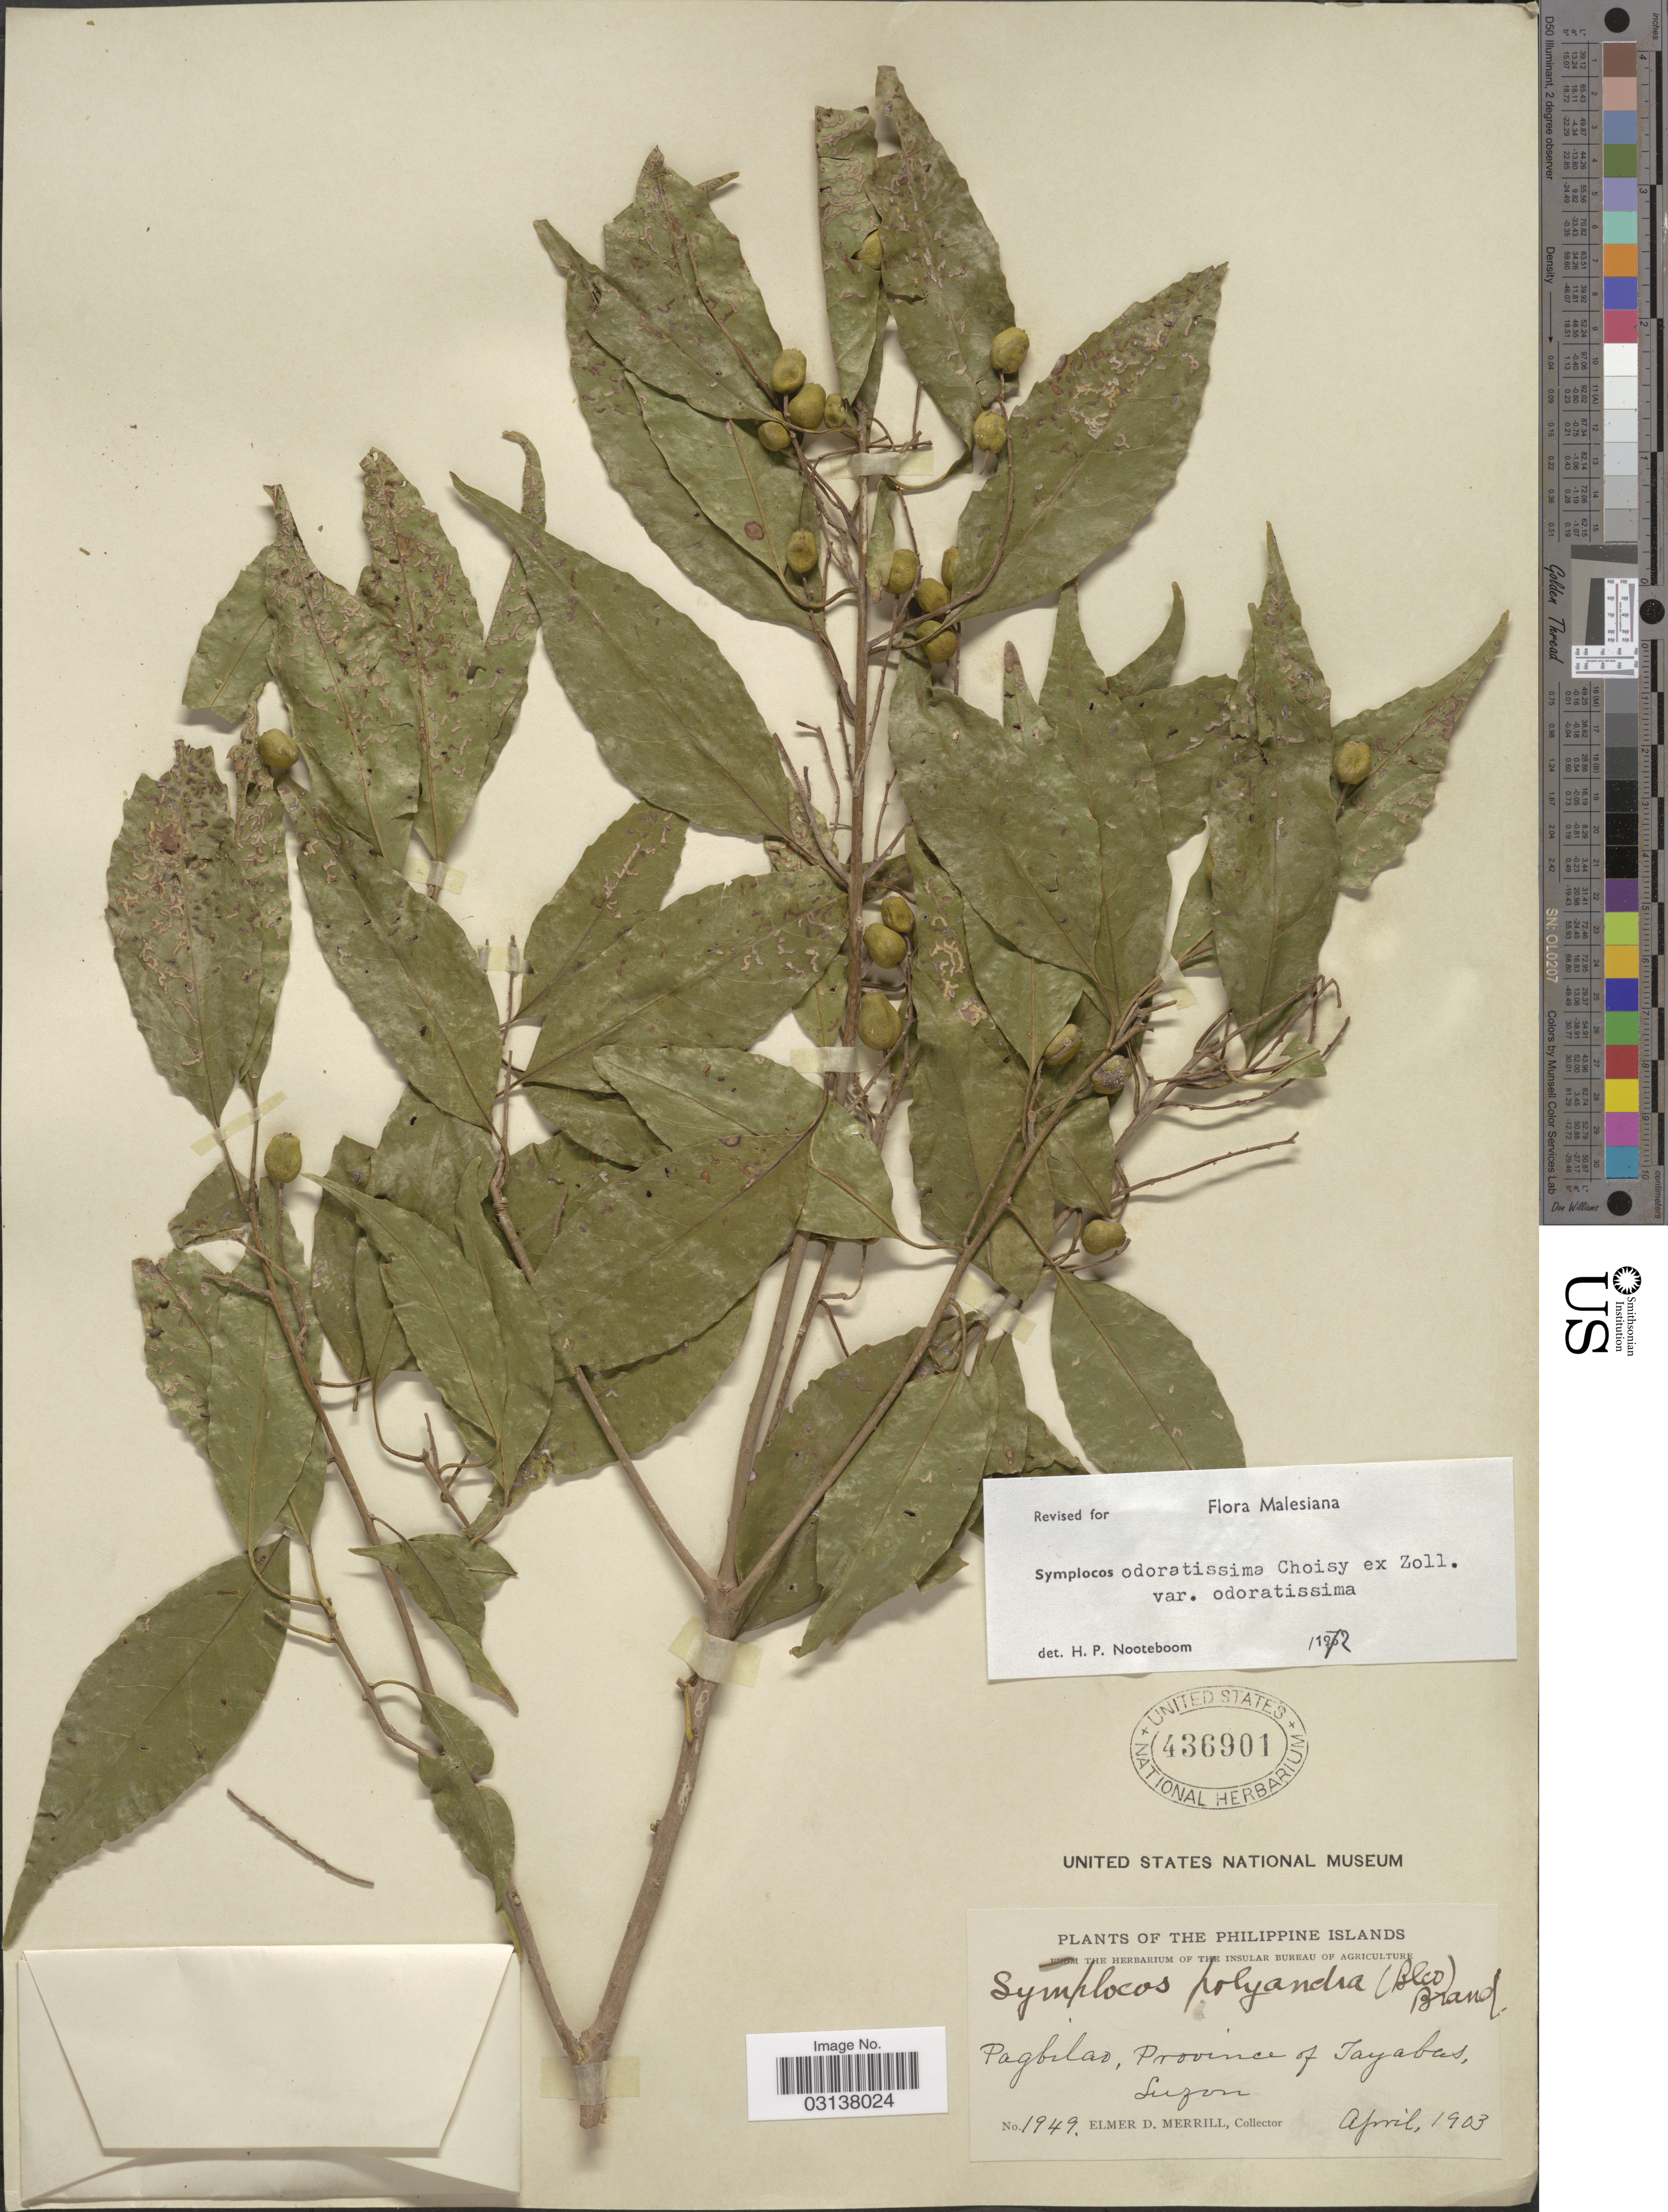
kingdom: Plantae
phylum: Tracheophyta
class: Magnoliopsida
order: Ericales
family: Symplocaceae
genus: Symplocos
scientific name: Symplocos odoratissima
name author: (Blume) Choisy ex Zoll.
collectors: E. D. Merrill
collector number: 1949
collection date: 1903-04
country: Philippines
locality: The Philippine Islands. Pagbilao, Province of Tayabas, Luzon.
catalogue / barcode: US 436901